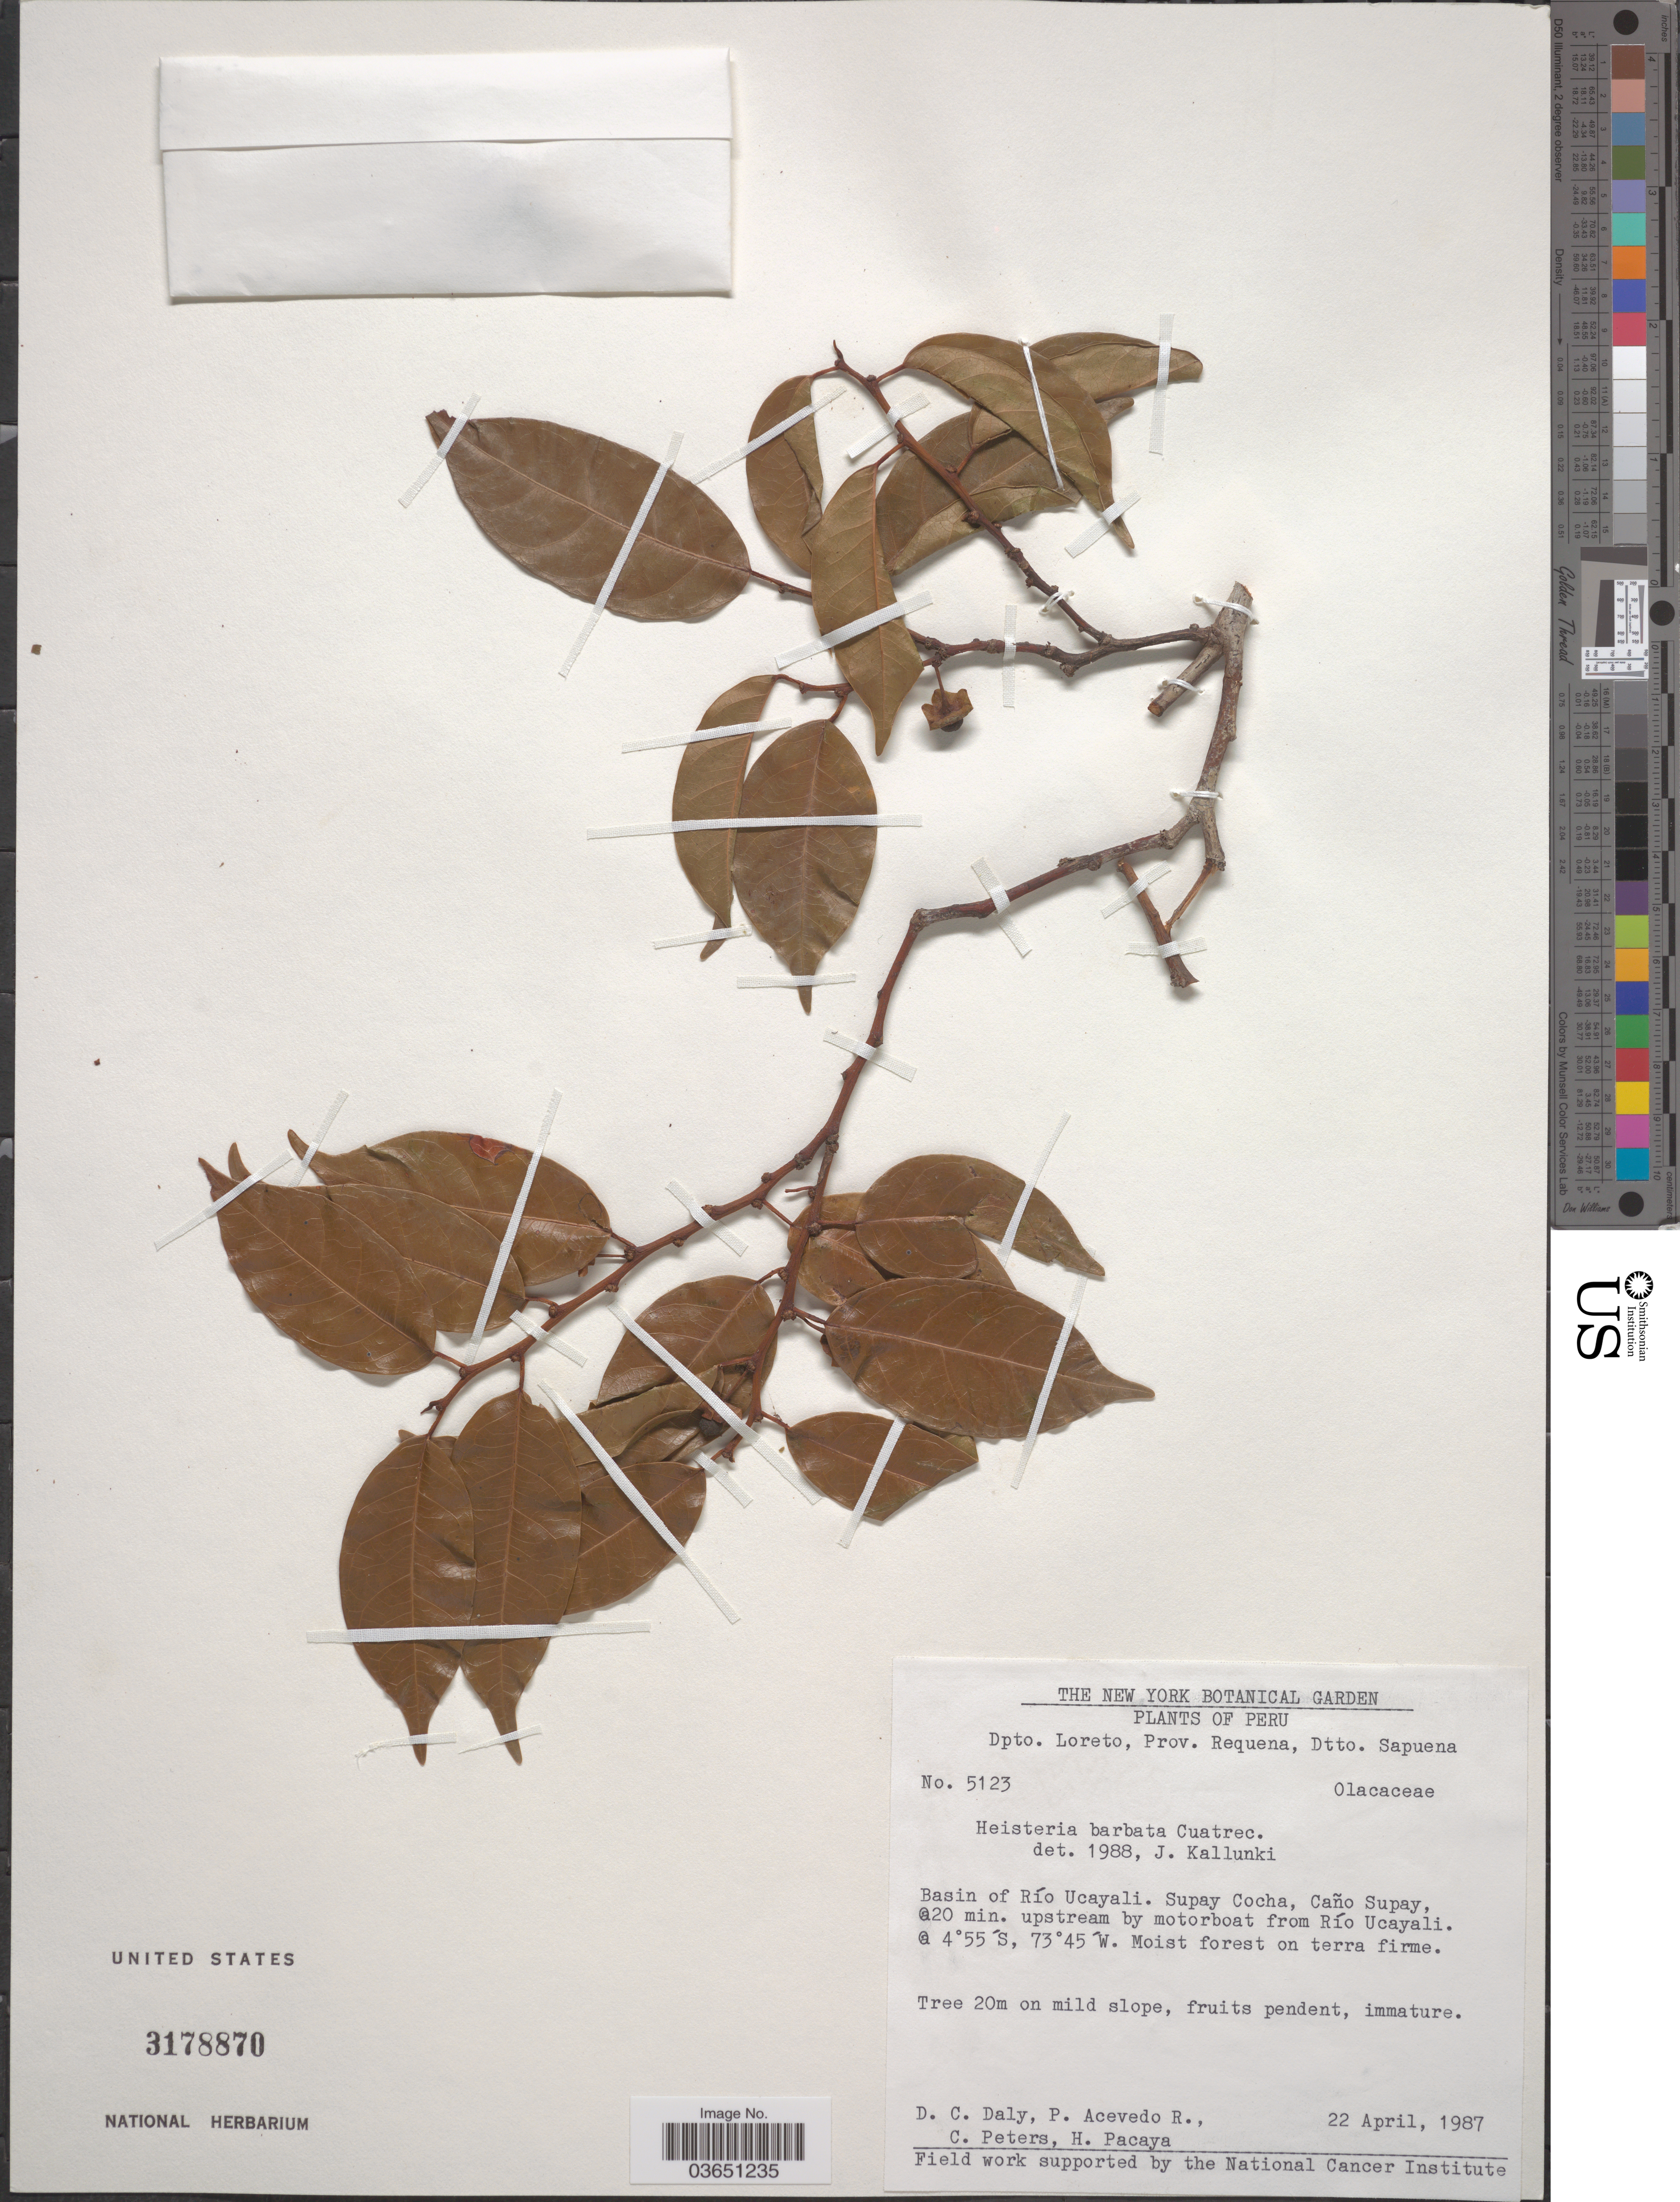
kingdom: Plantae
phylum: Tracheophyta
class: Magnoliopsida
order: Santalales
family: Erythropalaceae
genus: Heisteria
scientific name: Heisteria barbata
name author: Cuatrec.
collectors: D. C. Daly, P. Acevedo R., C. Peters & H. Pacaya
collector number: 5123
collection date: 1987-04-22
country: Peru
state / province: Loreto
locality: Dpto. Loreto, Prov. Requena, Dtto. Sapuena. basin of Río Ucayali. Supay Cocha, Caño Supay, @20 min. upstream by motorboat from Río Ucayali.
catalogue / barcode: US 3178870